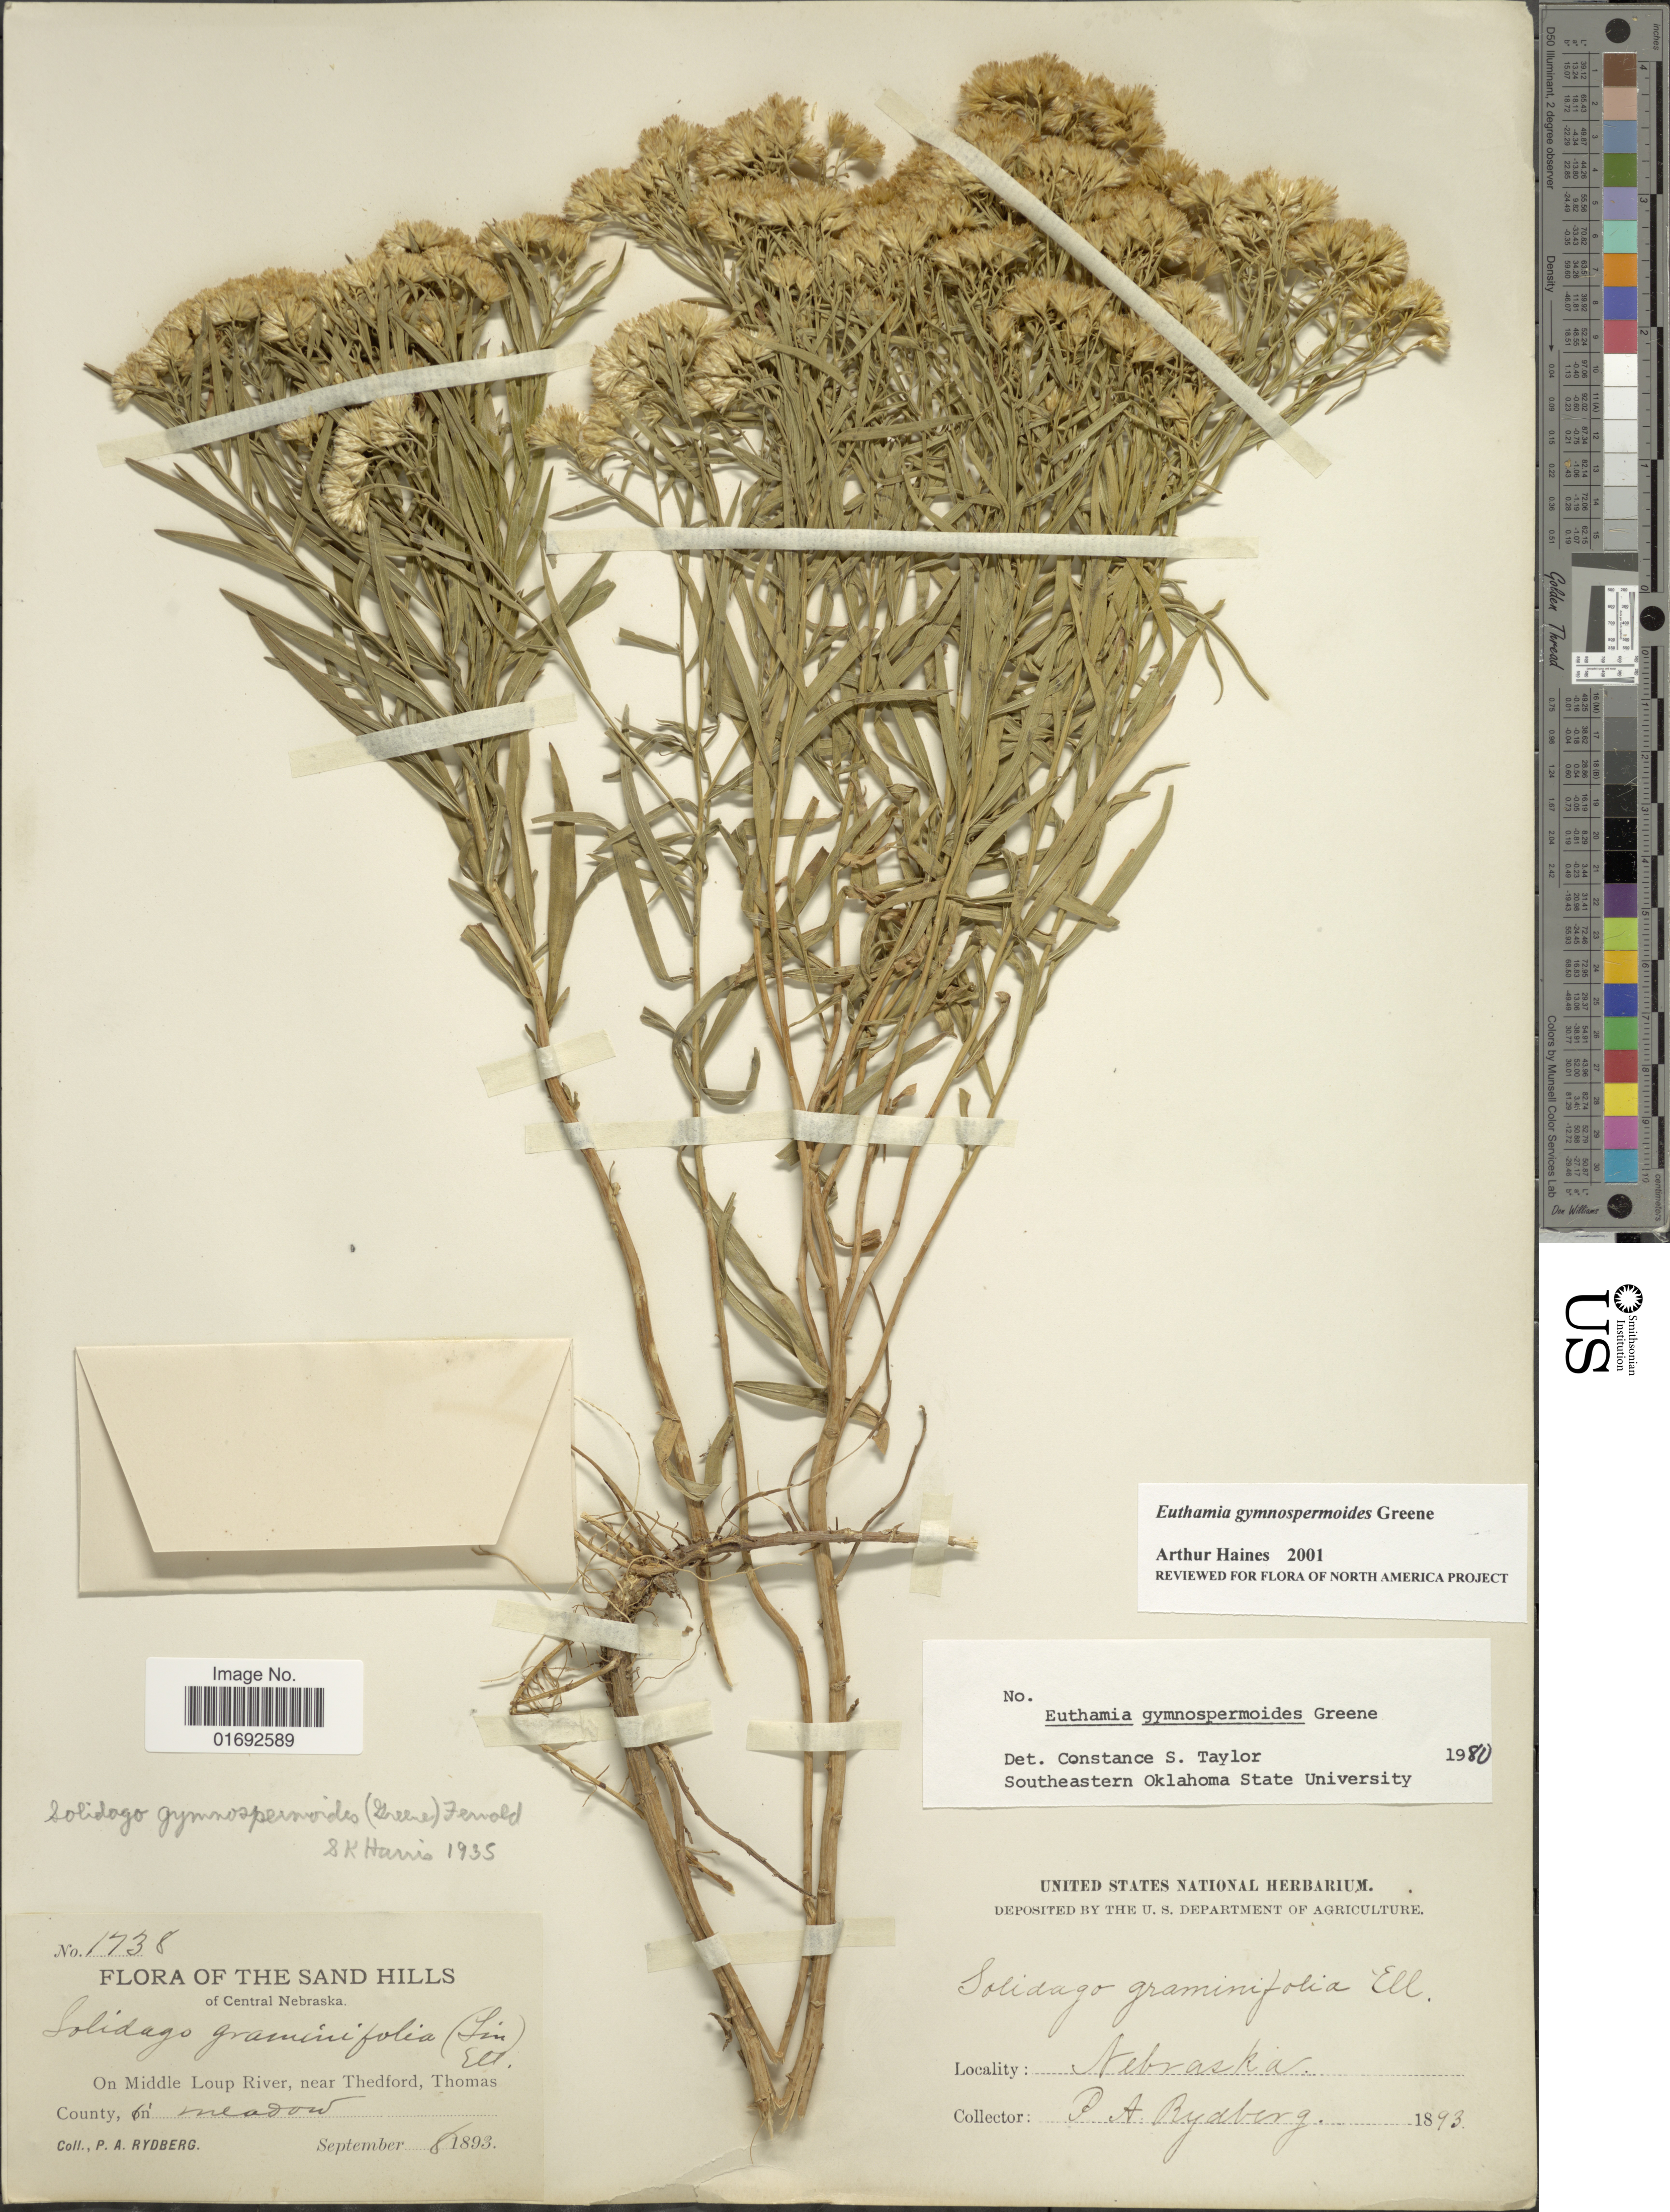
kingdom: Plantae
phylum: Tracheophyta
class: Magnoliopsida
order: Asterales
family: Asteraceae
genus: Euthamia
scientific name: Euthamia gymnospermoides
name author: Greene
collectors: P. A. Rydberg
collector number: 1738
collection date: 1893-09-08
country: United States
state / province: Nebraska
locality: The Sand Hills of Central Nebraska, on Middle Loup River, near Thedford, Thomas County